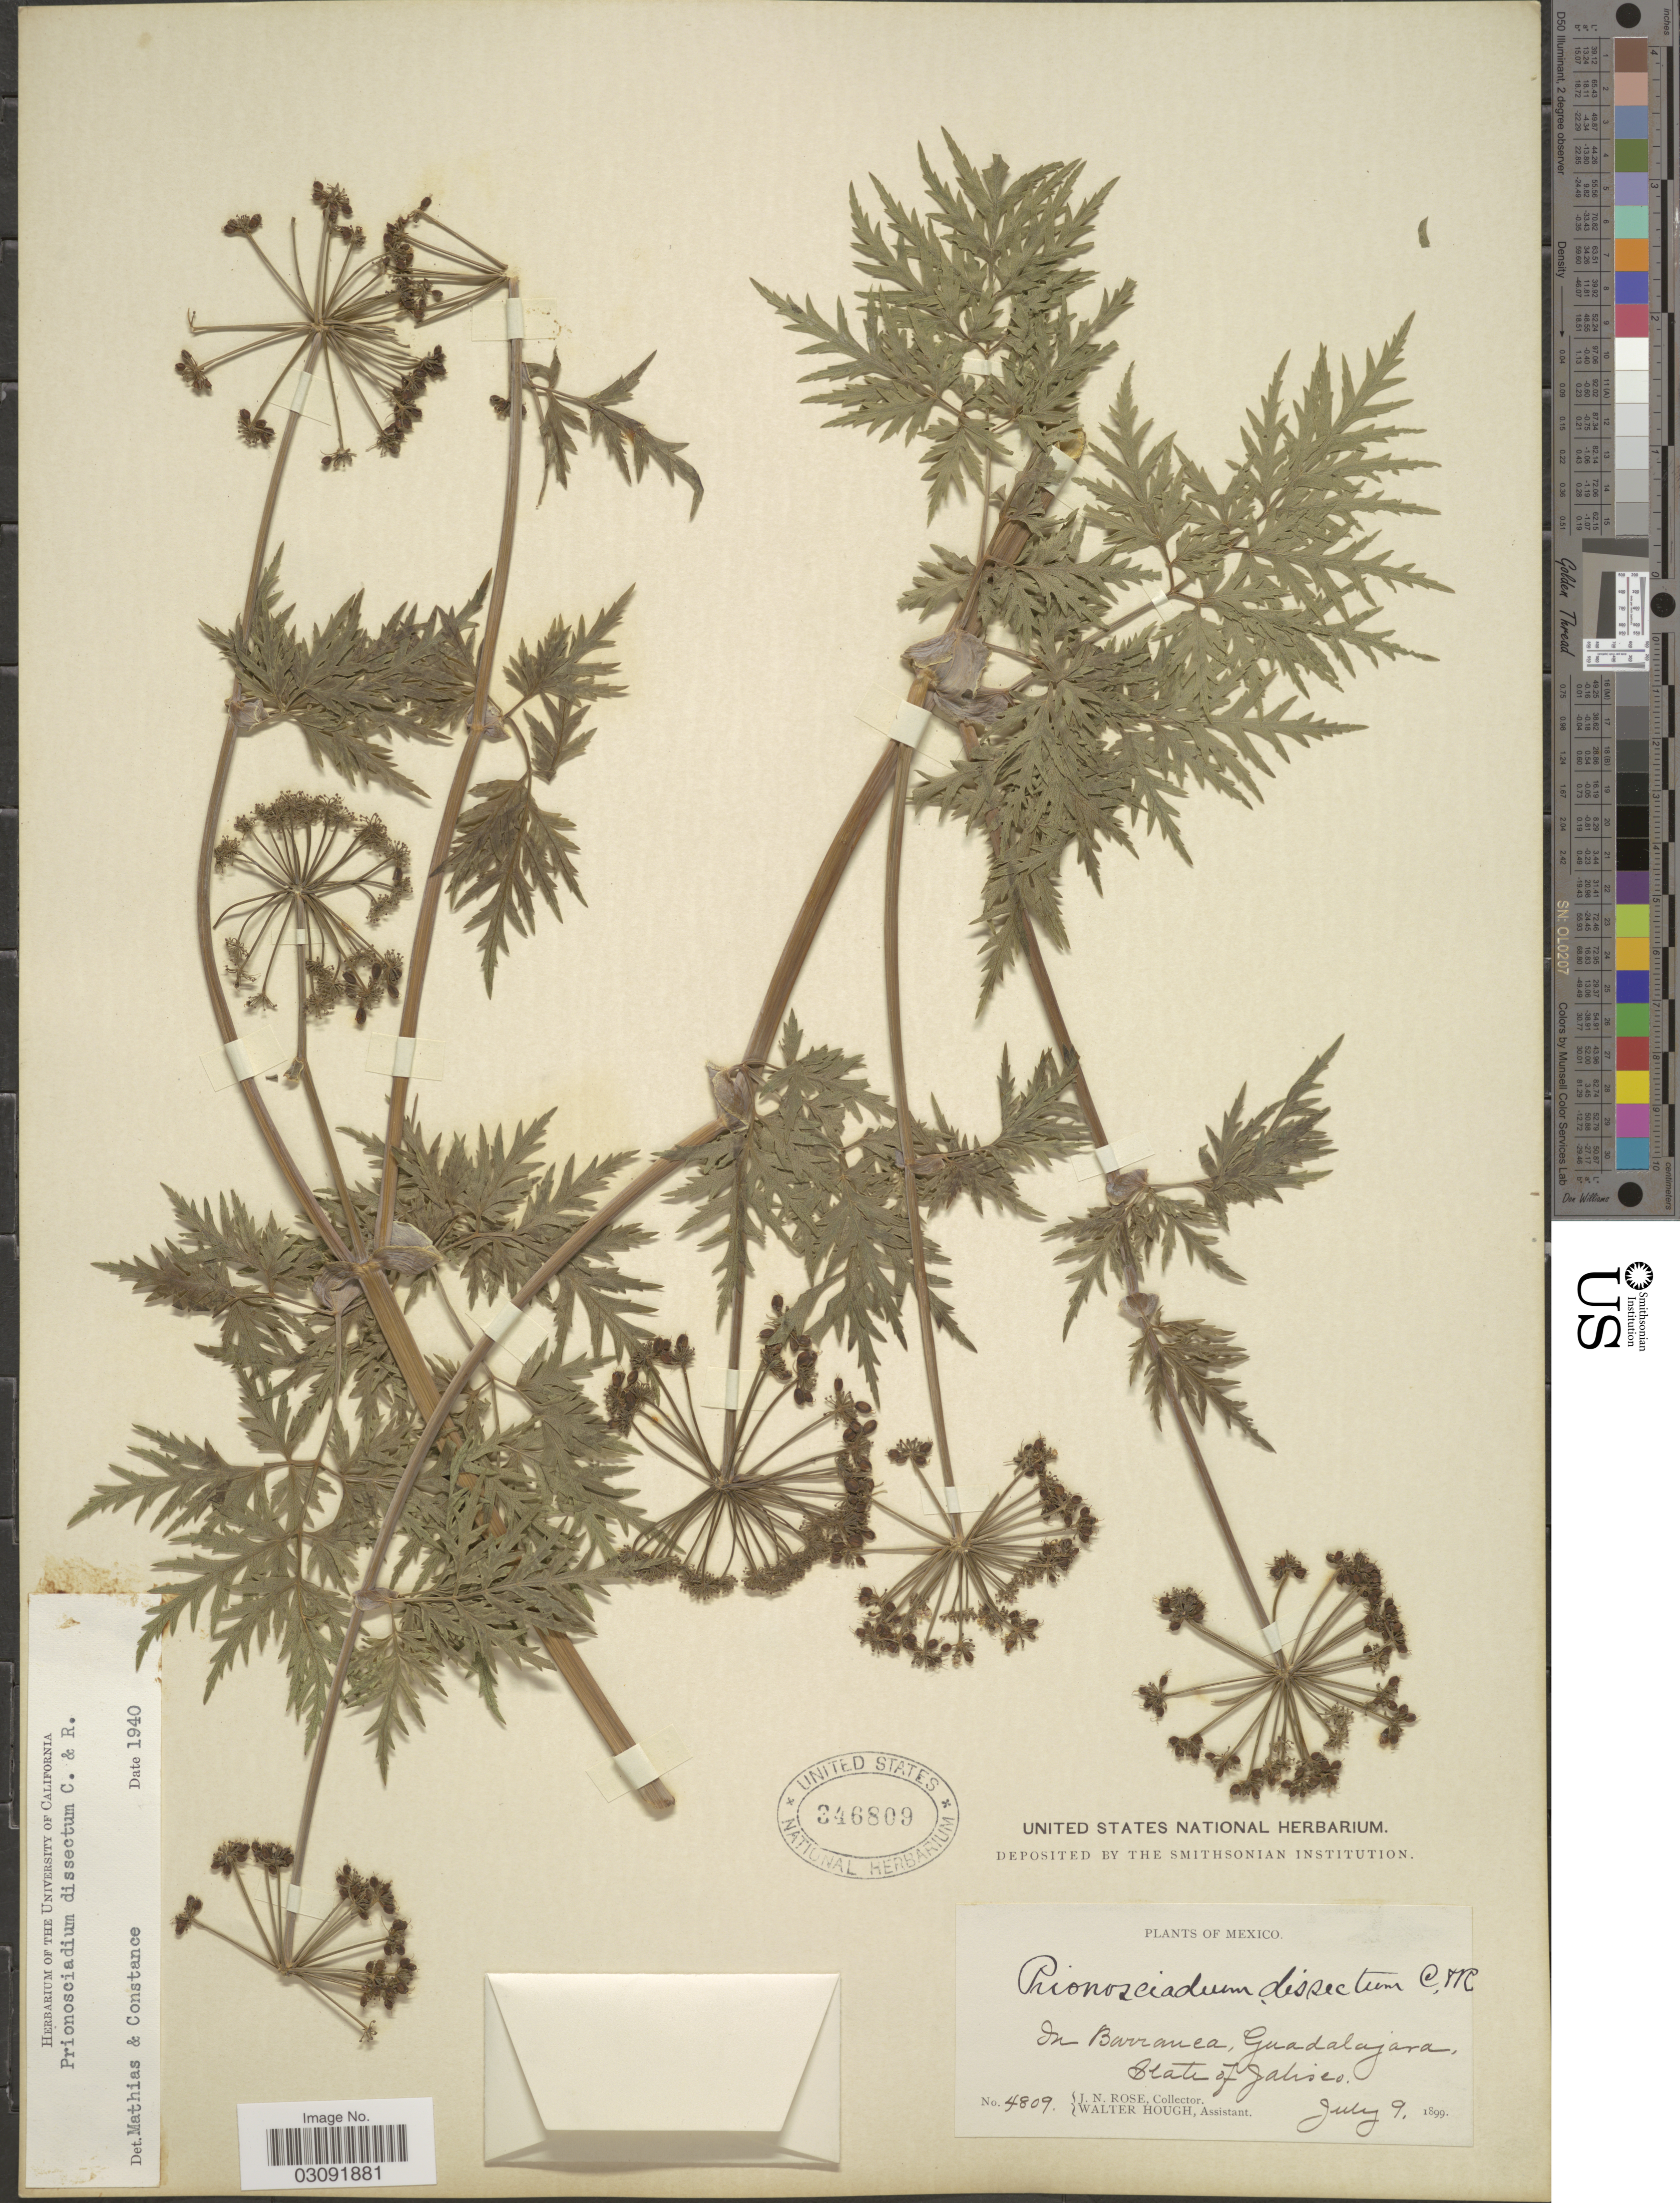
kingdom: Plantae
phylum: Tracheophyta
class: Magnoliopsida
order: Apiales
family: Apiaceae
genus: Prionosciadium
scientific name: Prionosciadium dissectum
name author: J.M. Coult. & Rose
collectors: J. N. Rose & W. Hough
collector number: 4809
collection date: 1899-07-09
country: Mexico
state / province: Jalisco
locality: In Barranca, Guadalajara.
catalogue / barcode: US 346809